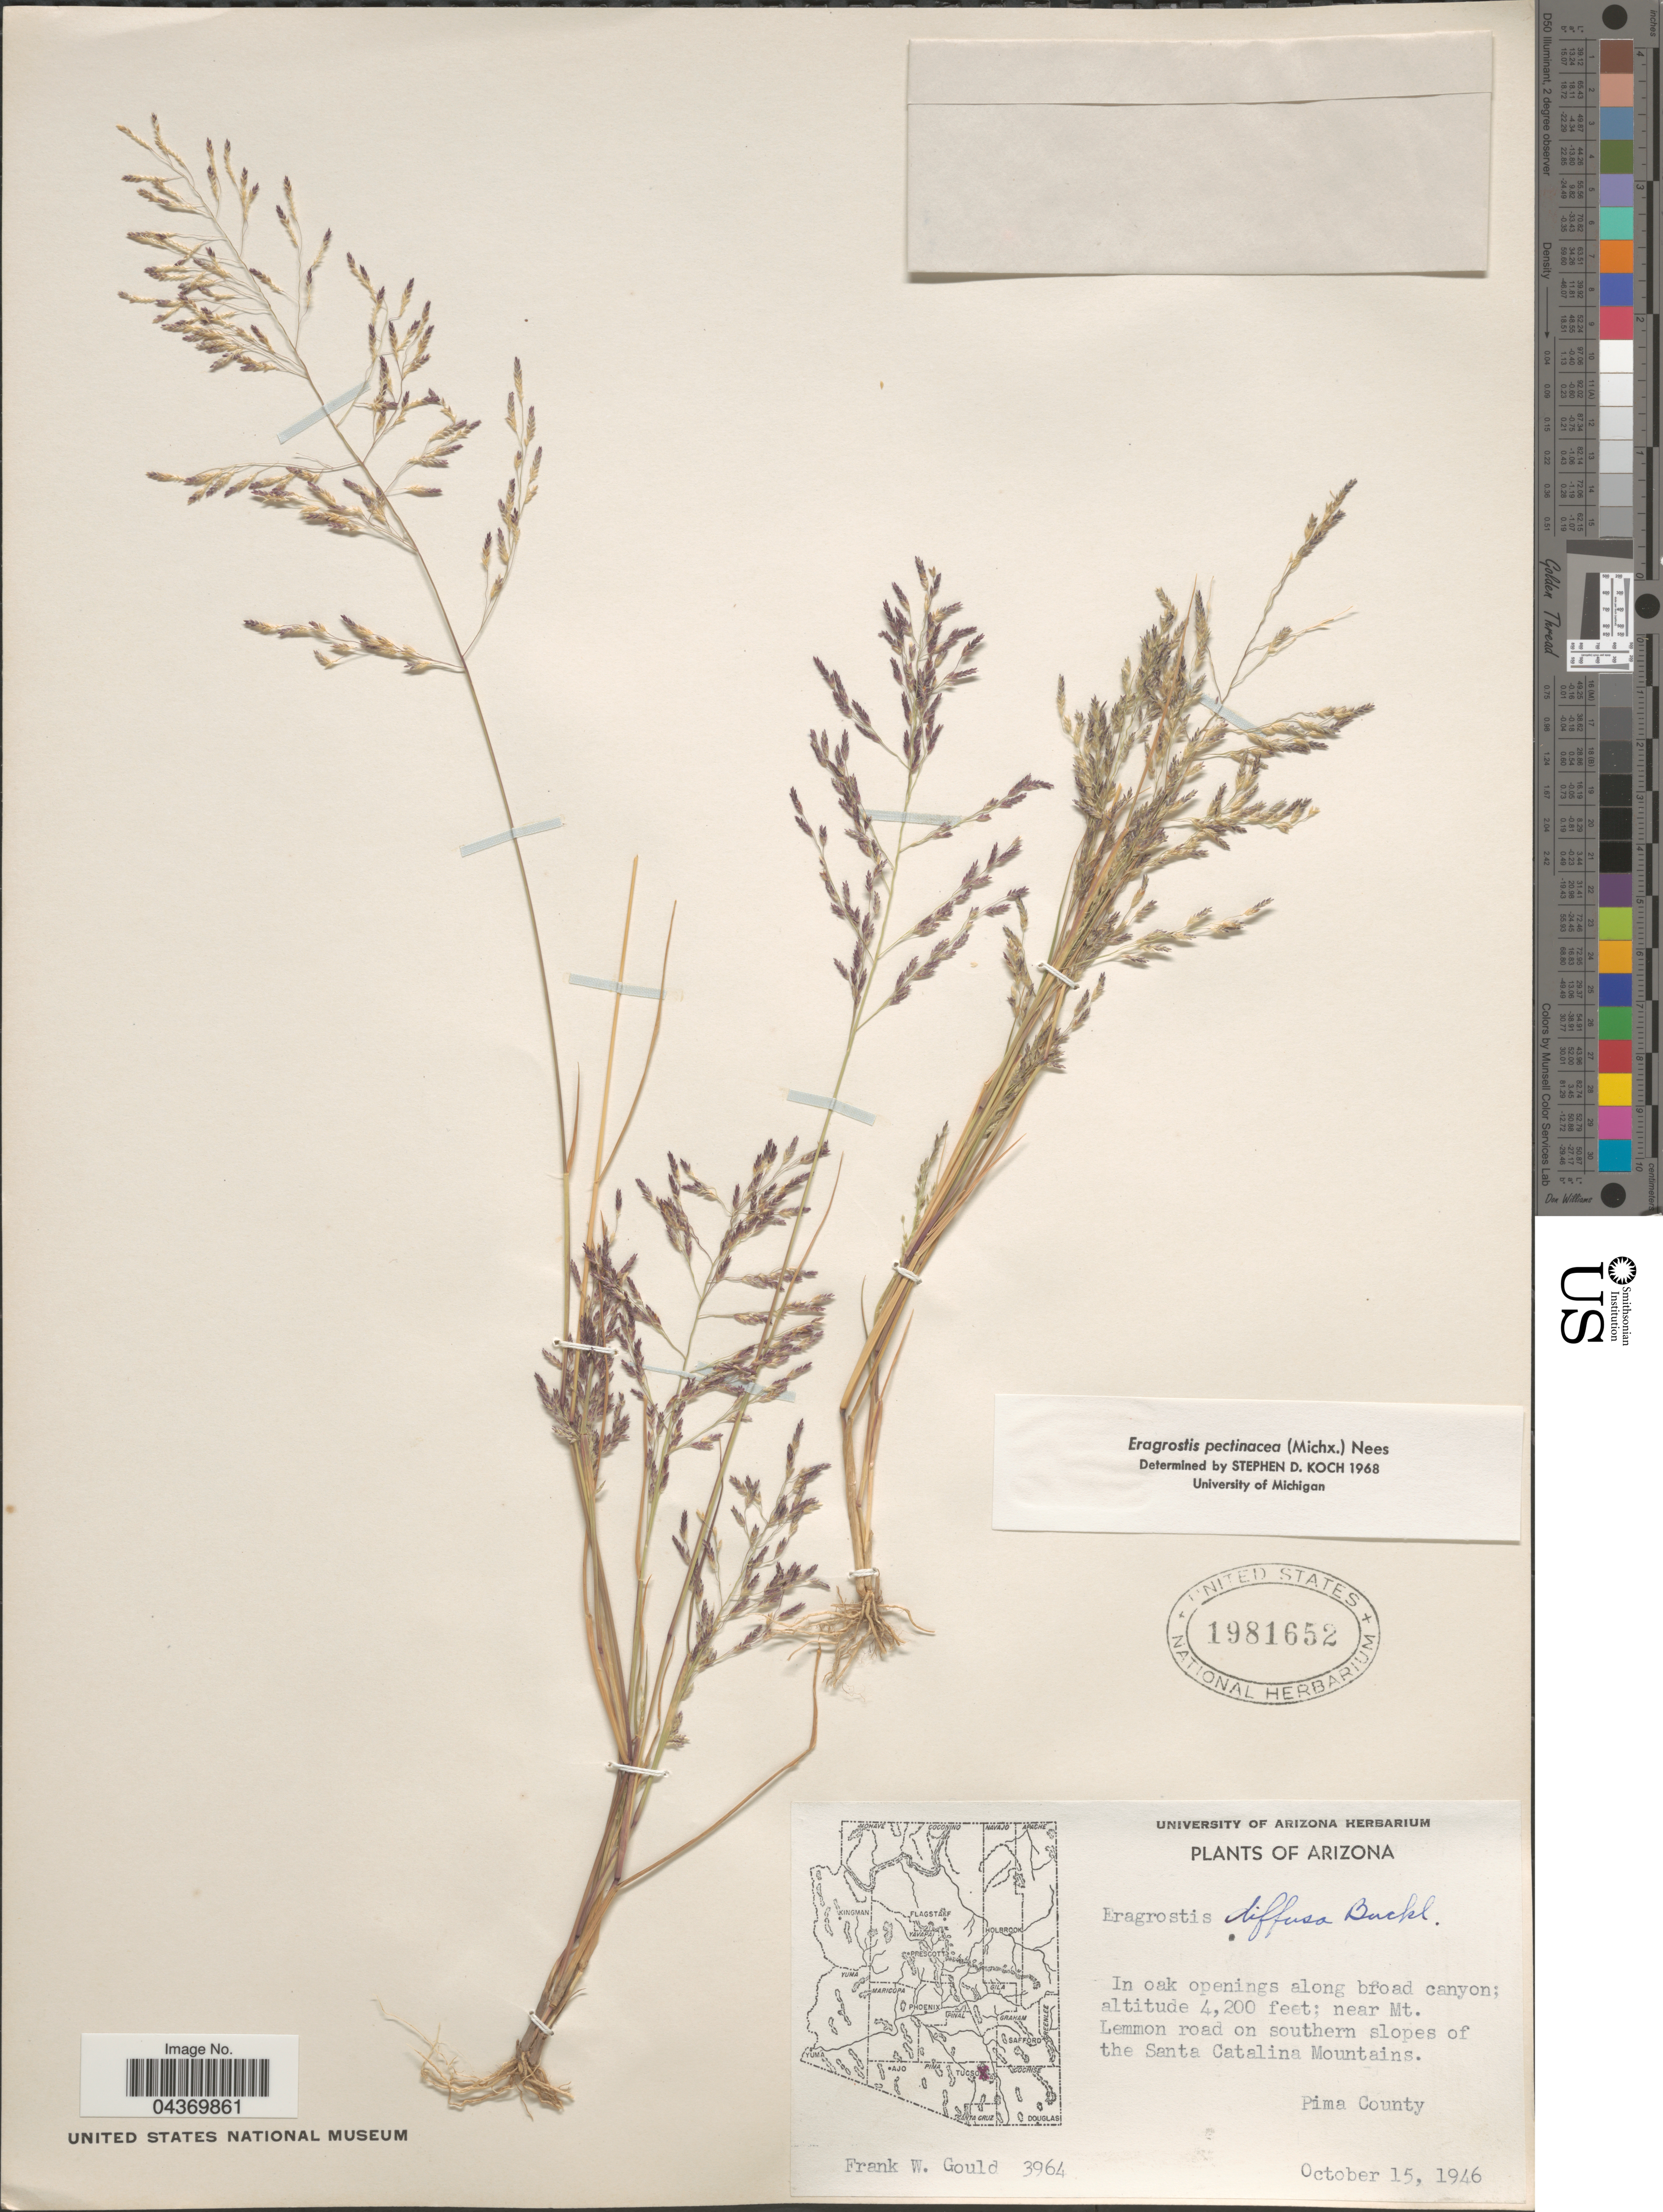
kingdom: Plantae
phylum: Tracheophyta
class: Liliopsida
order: Poales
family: Poaceae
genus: Eragrostis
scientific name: Eragrostis pectinacea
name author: (Michx.) Nees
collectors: F. W. Gould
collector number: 3964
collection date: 1946-10-15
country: United States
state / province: Arizona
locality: Near Mt. Lemmon road on southern slopes of the Santa Catalina Mountains. Pima County.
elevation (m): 1280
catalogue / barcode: US 1981652